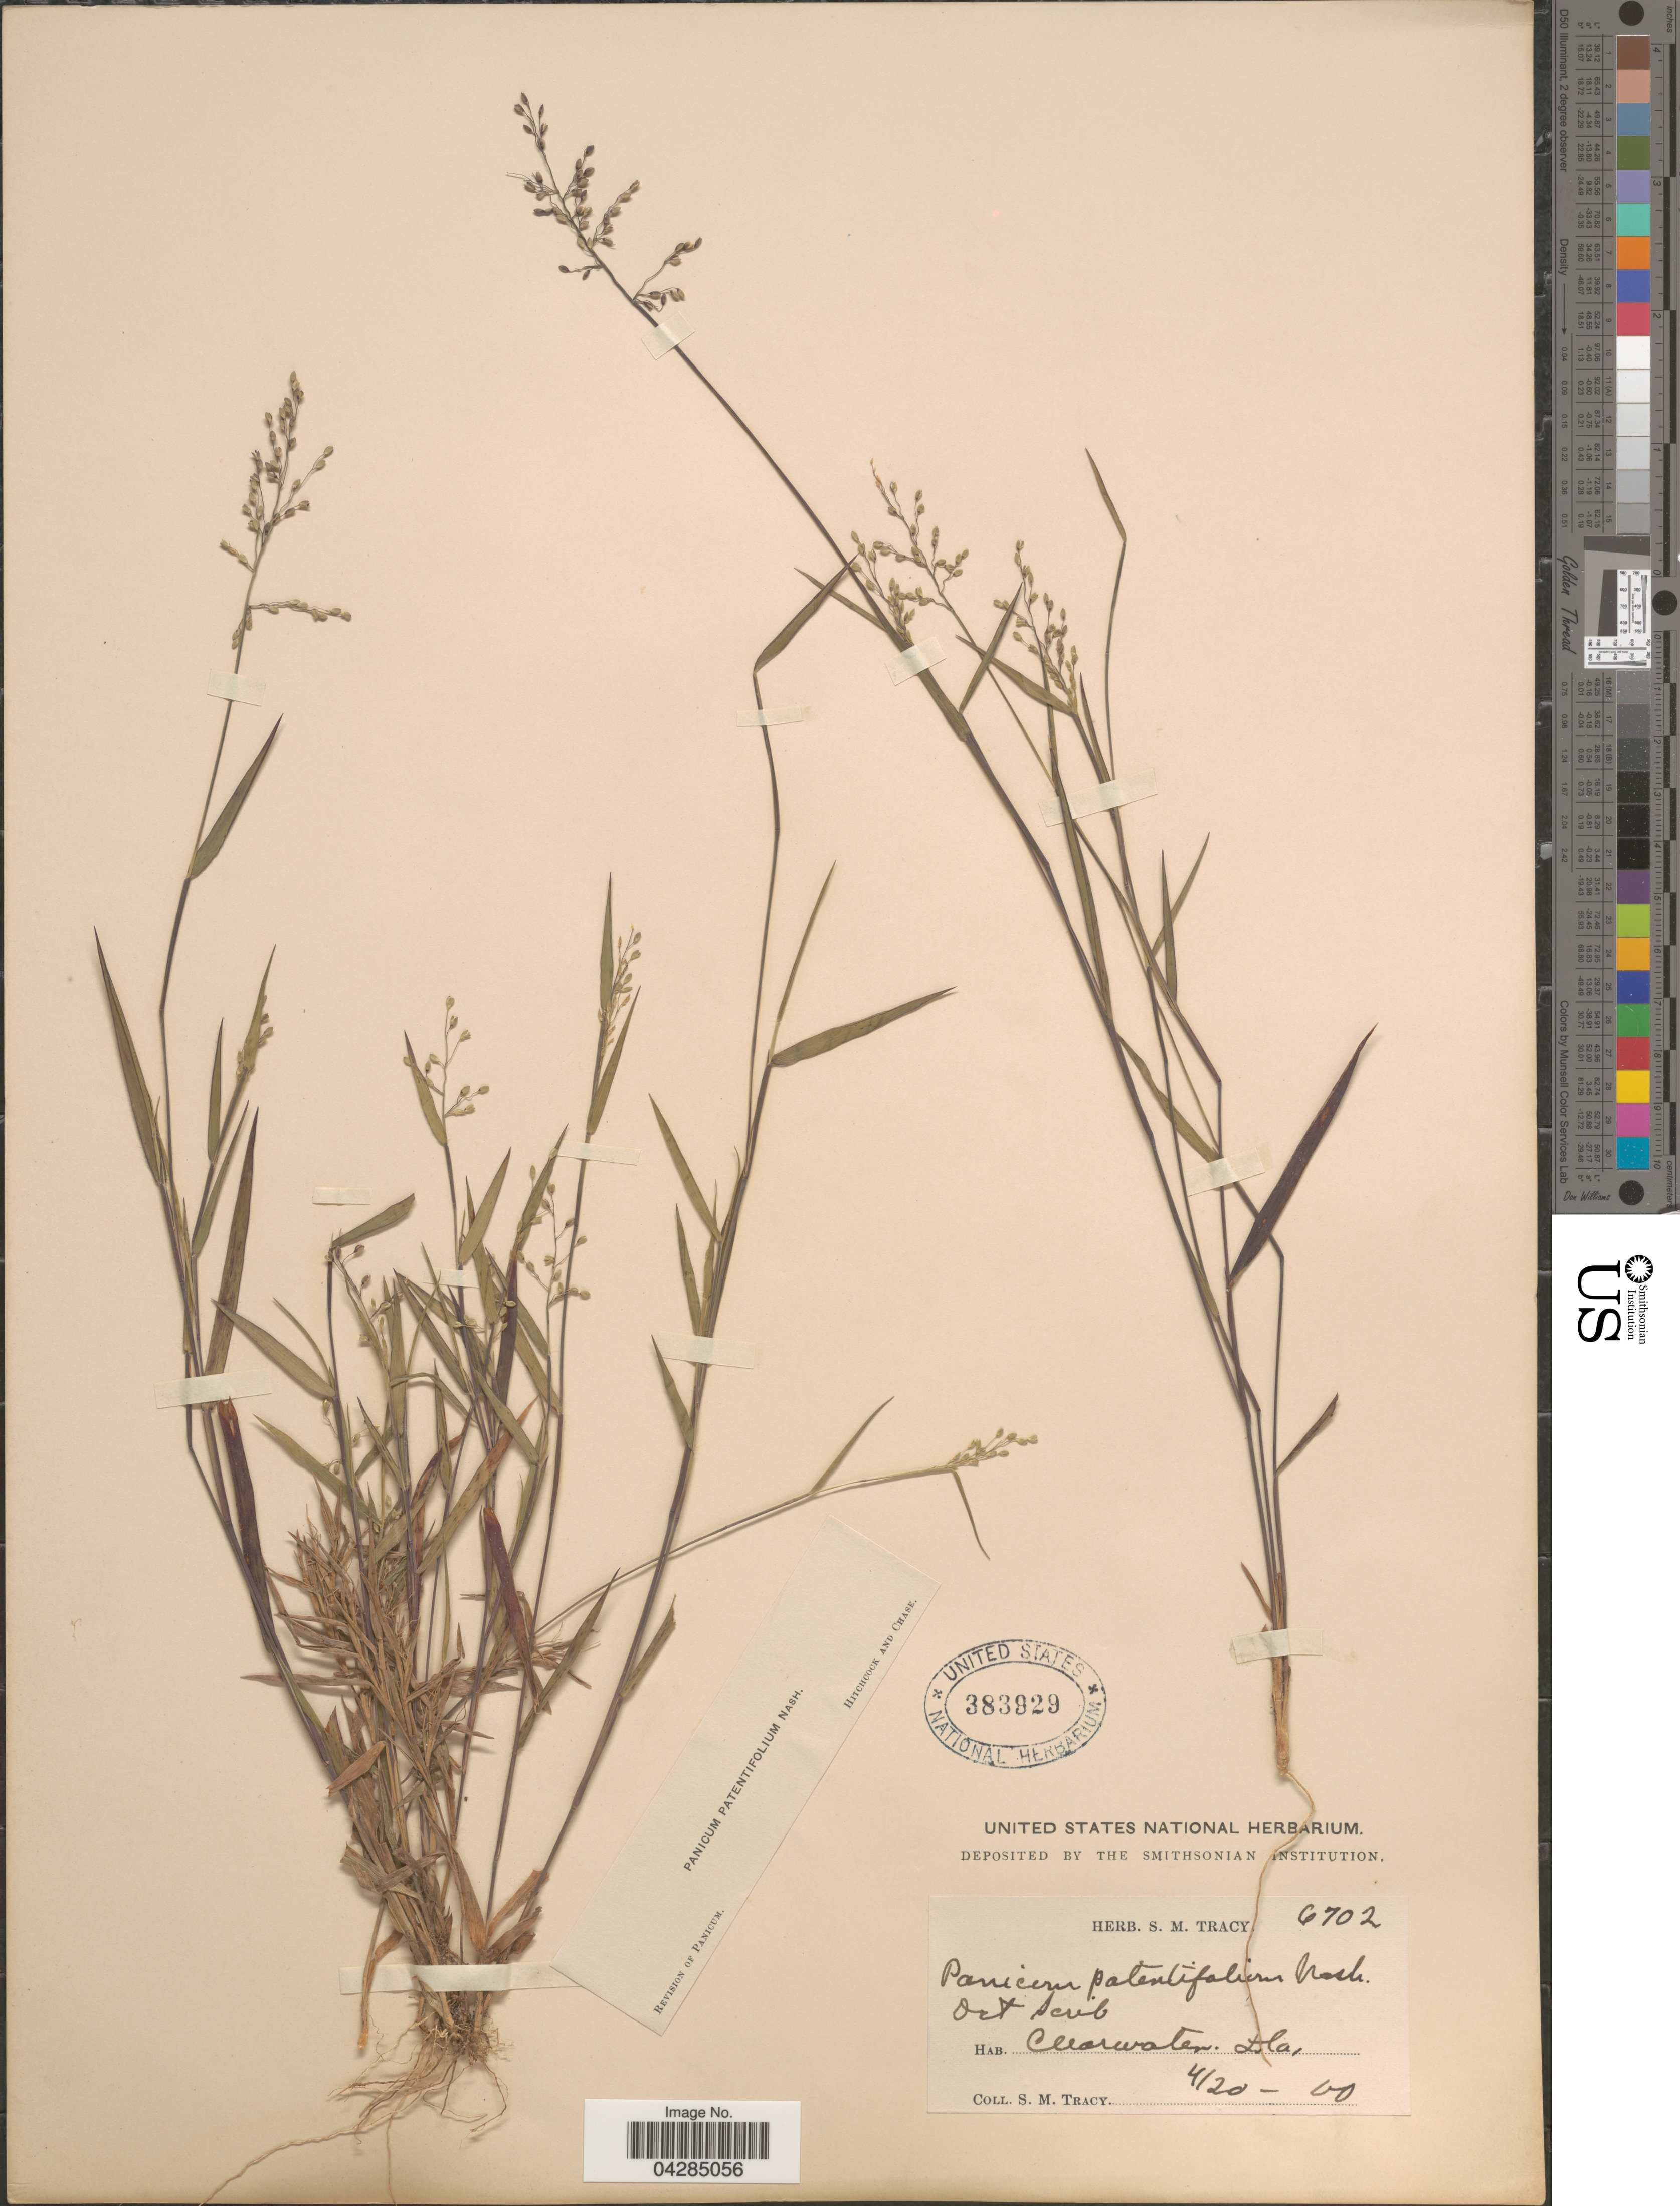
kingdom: Plantae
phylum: Tracheophyta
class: Liliopsida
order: Poales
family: Poaceae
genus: Dichanthelium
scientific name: Dichanthelium portoricense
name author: (Desv. ex Ham.) B.F. Hansen & Wunderlin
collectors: S. M. Tracy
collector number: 6702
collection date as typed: Transcribed d/m/y: 20/4/0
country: United States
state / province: Florida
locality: Clearwater.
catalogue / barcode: US 383929